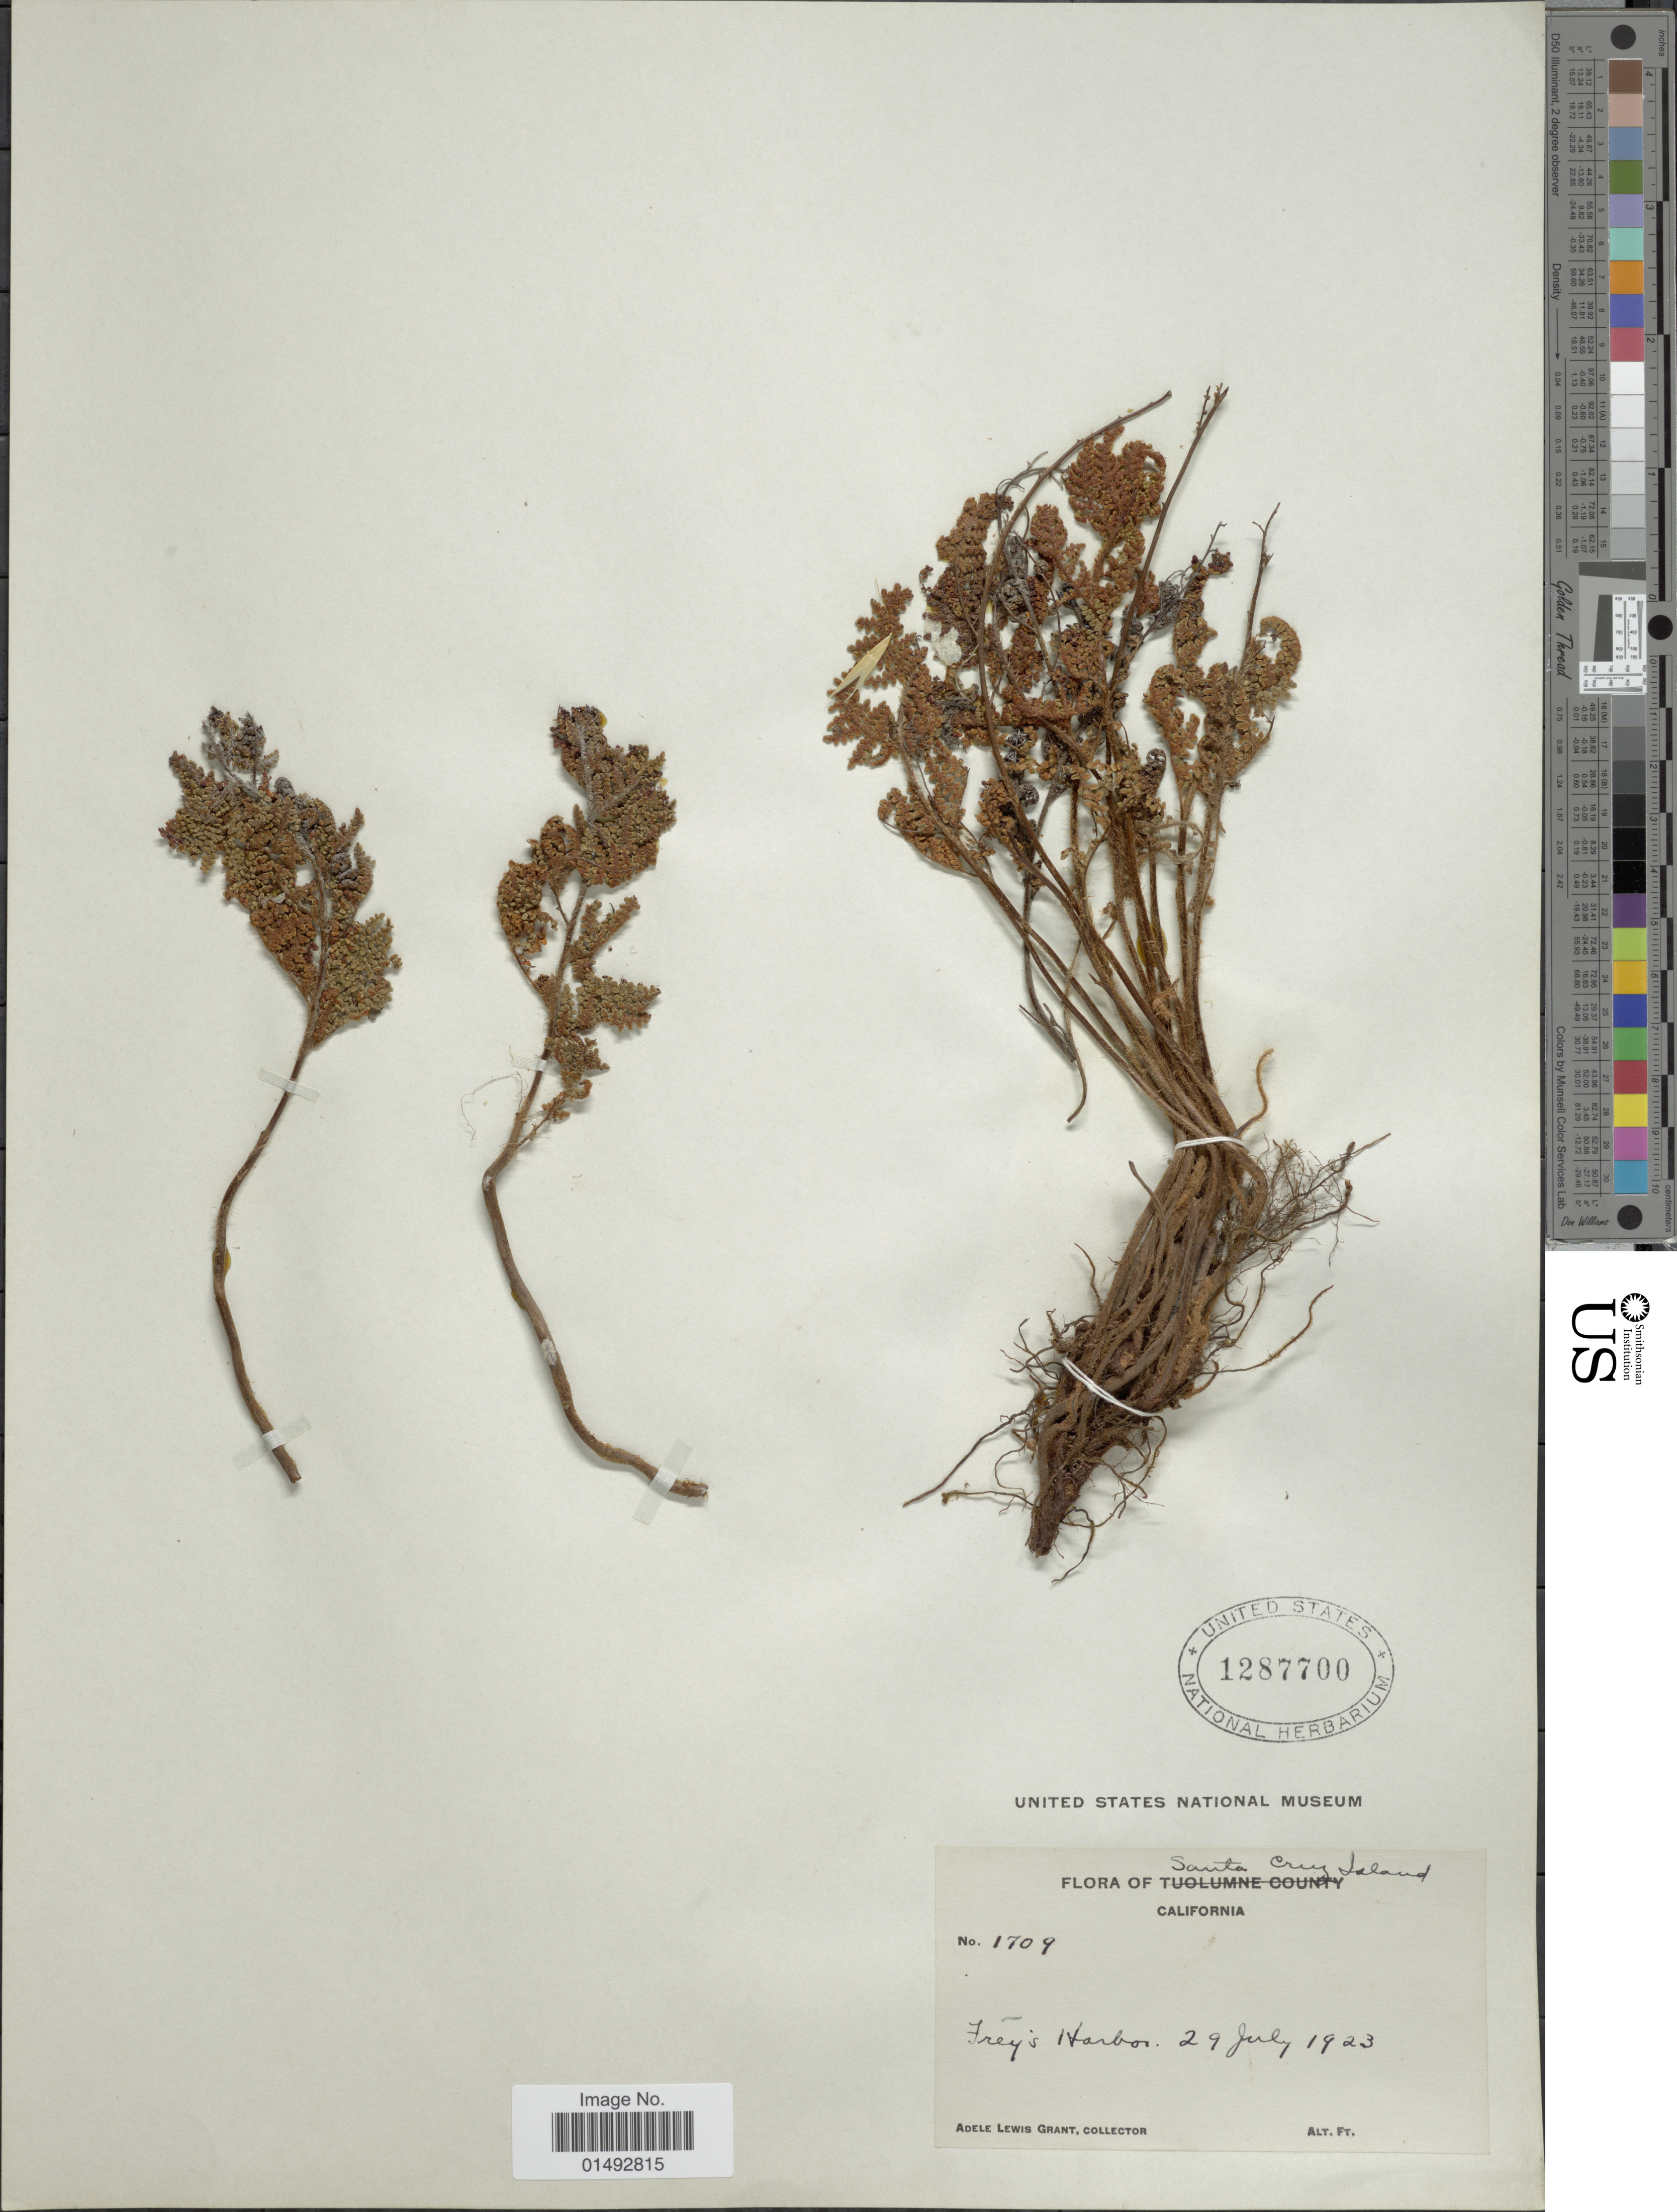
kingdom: Plantae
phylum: Tracheophyta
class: Polypodiopsida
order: Polypodiales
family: Pteridaceae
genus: Myriopteris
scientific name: Myriopteris clevelandii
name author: (D.C. Eaton) Grusz & Windham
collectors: A. L. Grant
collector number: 1709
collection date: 1923-07-29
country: United States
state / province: California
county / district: Santa Barbara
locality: Santa Cruz Island, Frey's Harbor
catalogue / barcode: US 1287700